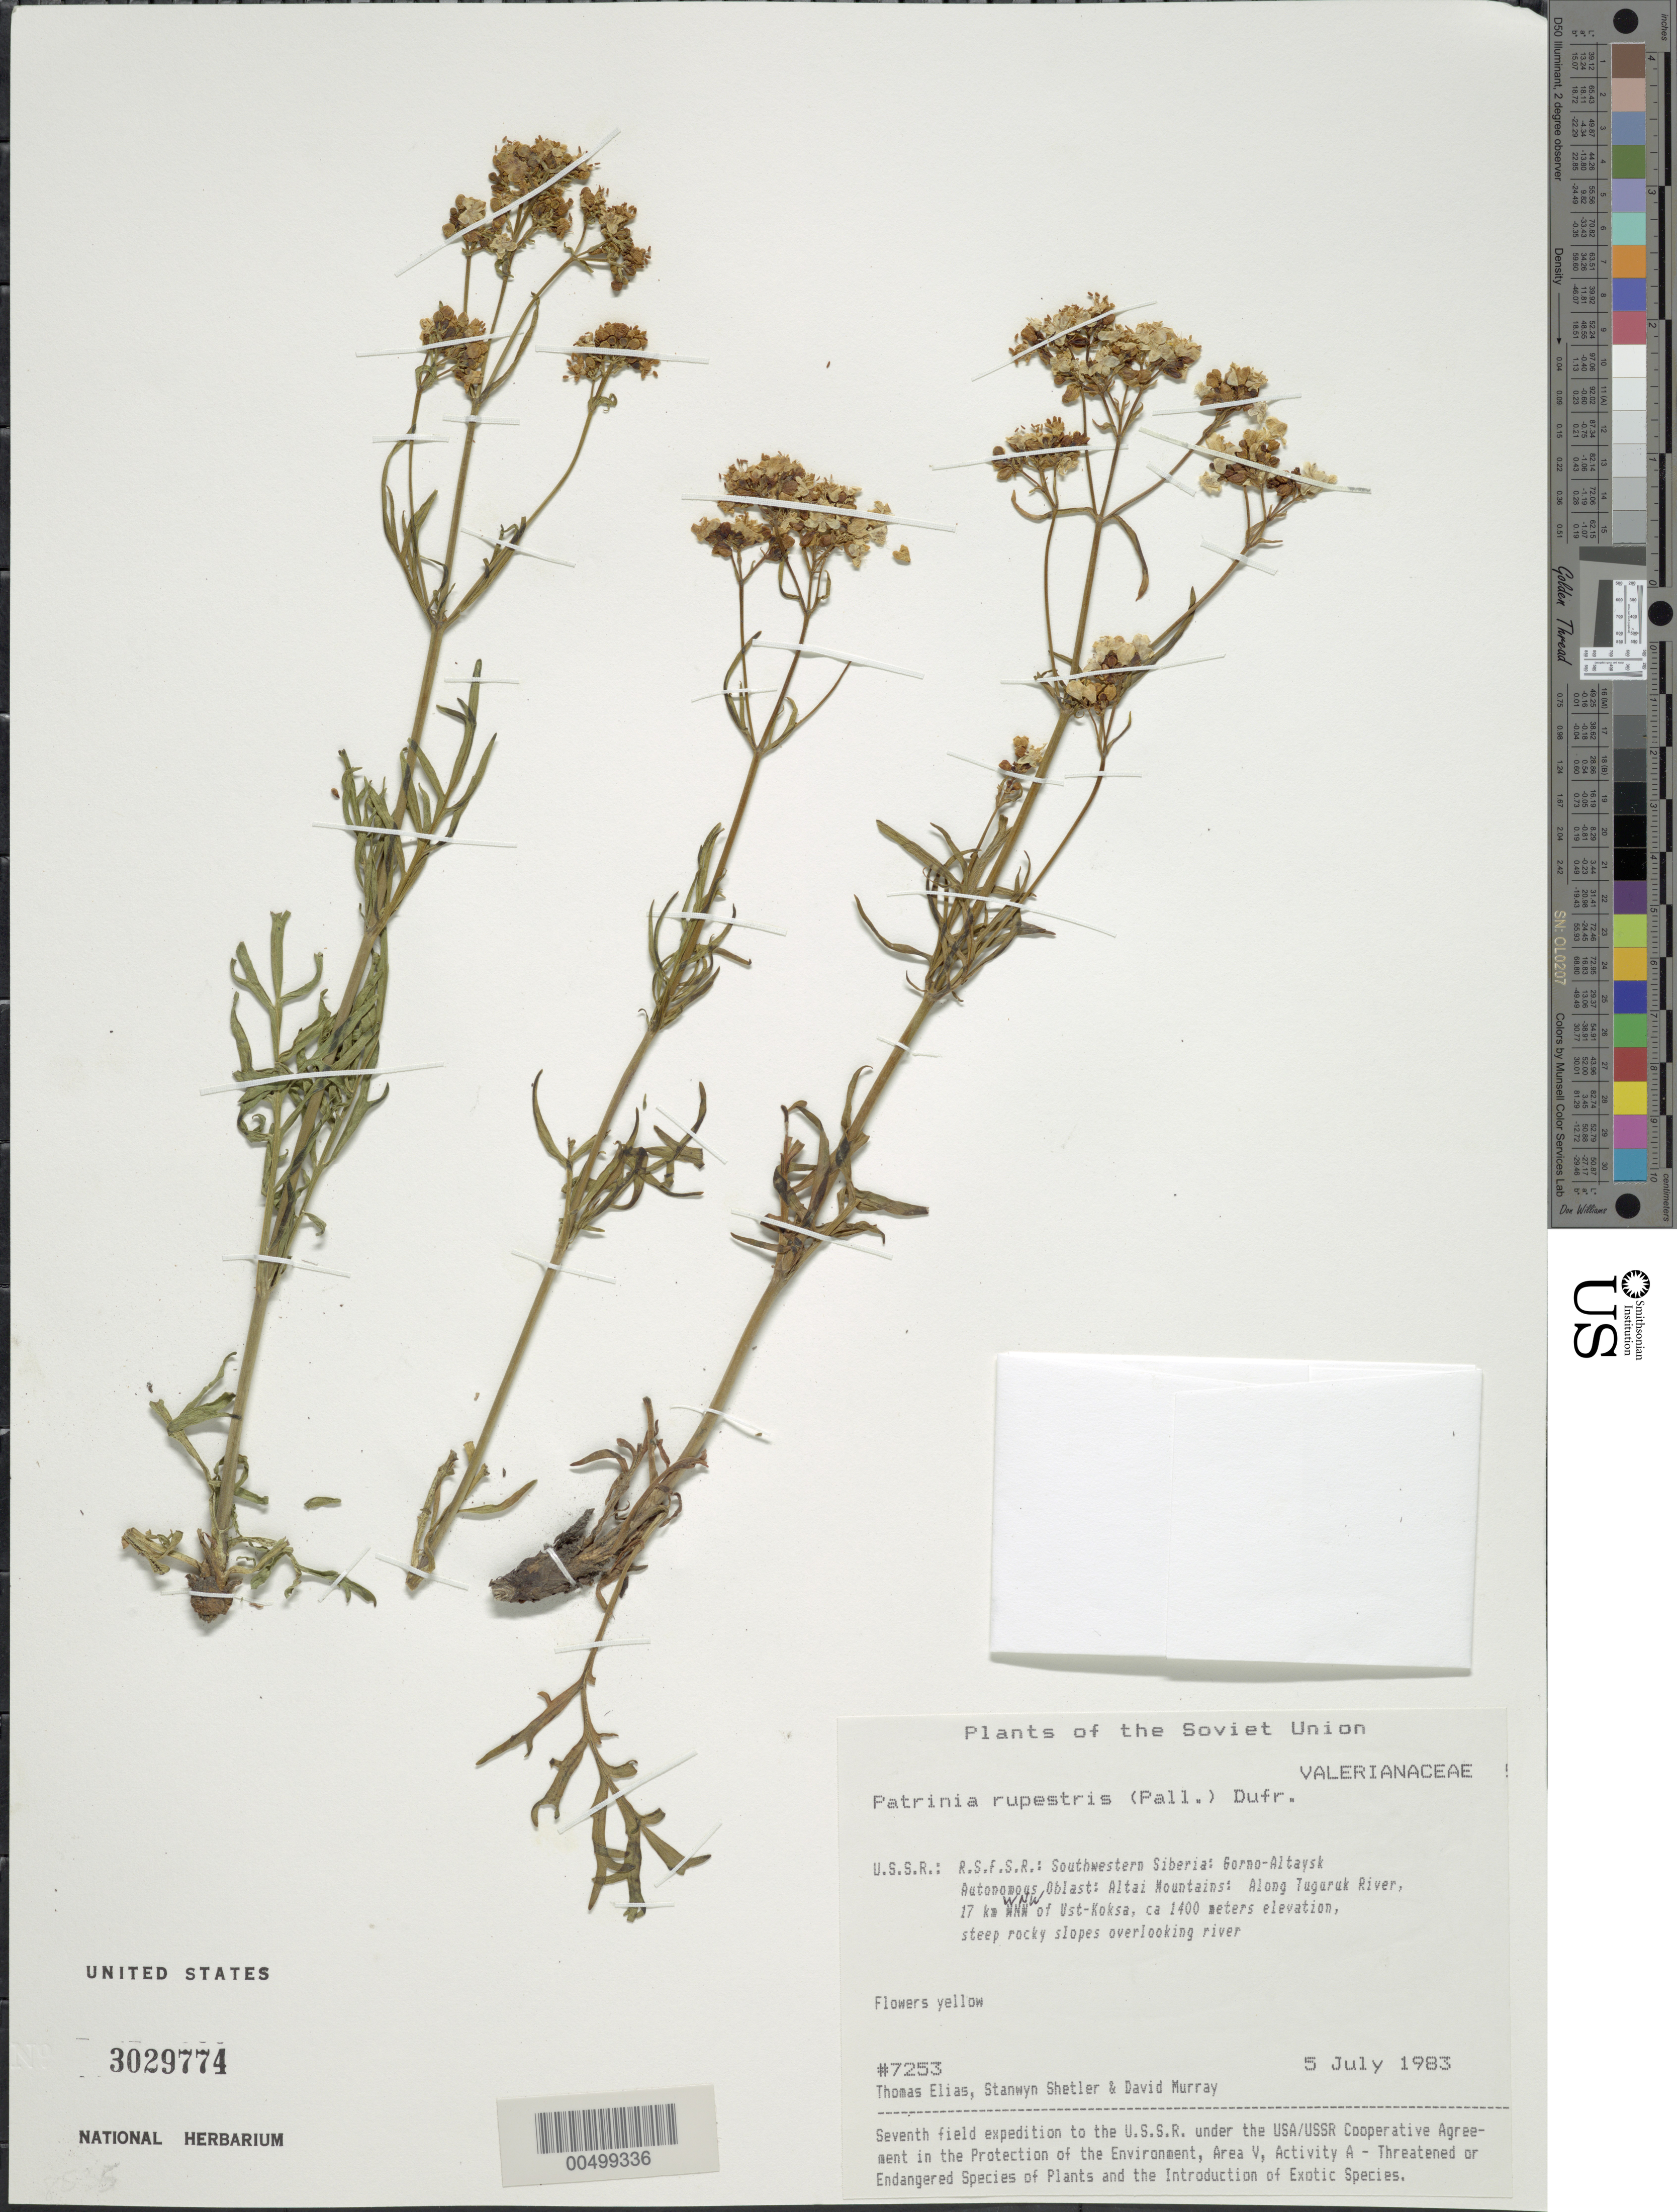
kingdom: Plantae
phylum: Tracheophyta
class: Magnoliopsida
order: Dipsacales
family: Caprifoliaceae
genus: Patrinia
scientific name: Patrinia rupestris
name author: (Pall.) Dufr.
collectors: T. Elias, S. Shetler & D. F. Murray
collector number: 7253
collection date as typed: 05 Jul 1893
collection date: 1893-07-05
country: Russian Federation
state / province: Altai Republic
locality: Altai Mountains, along Tuguruk River, 17 km WNW of Ust-Koksa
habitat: steep rocky slopes overlooking river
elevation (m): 1400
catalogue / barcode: US 3029774